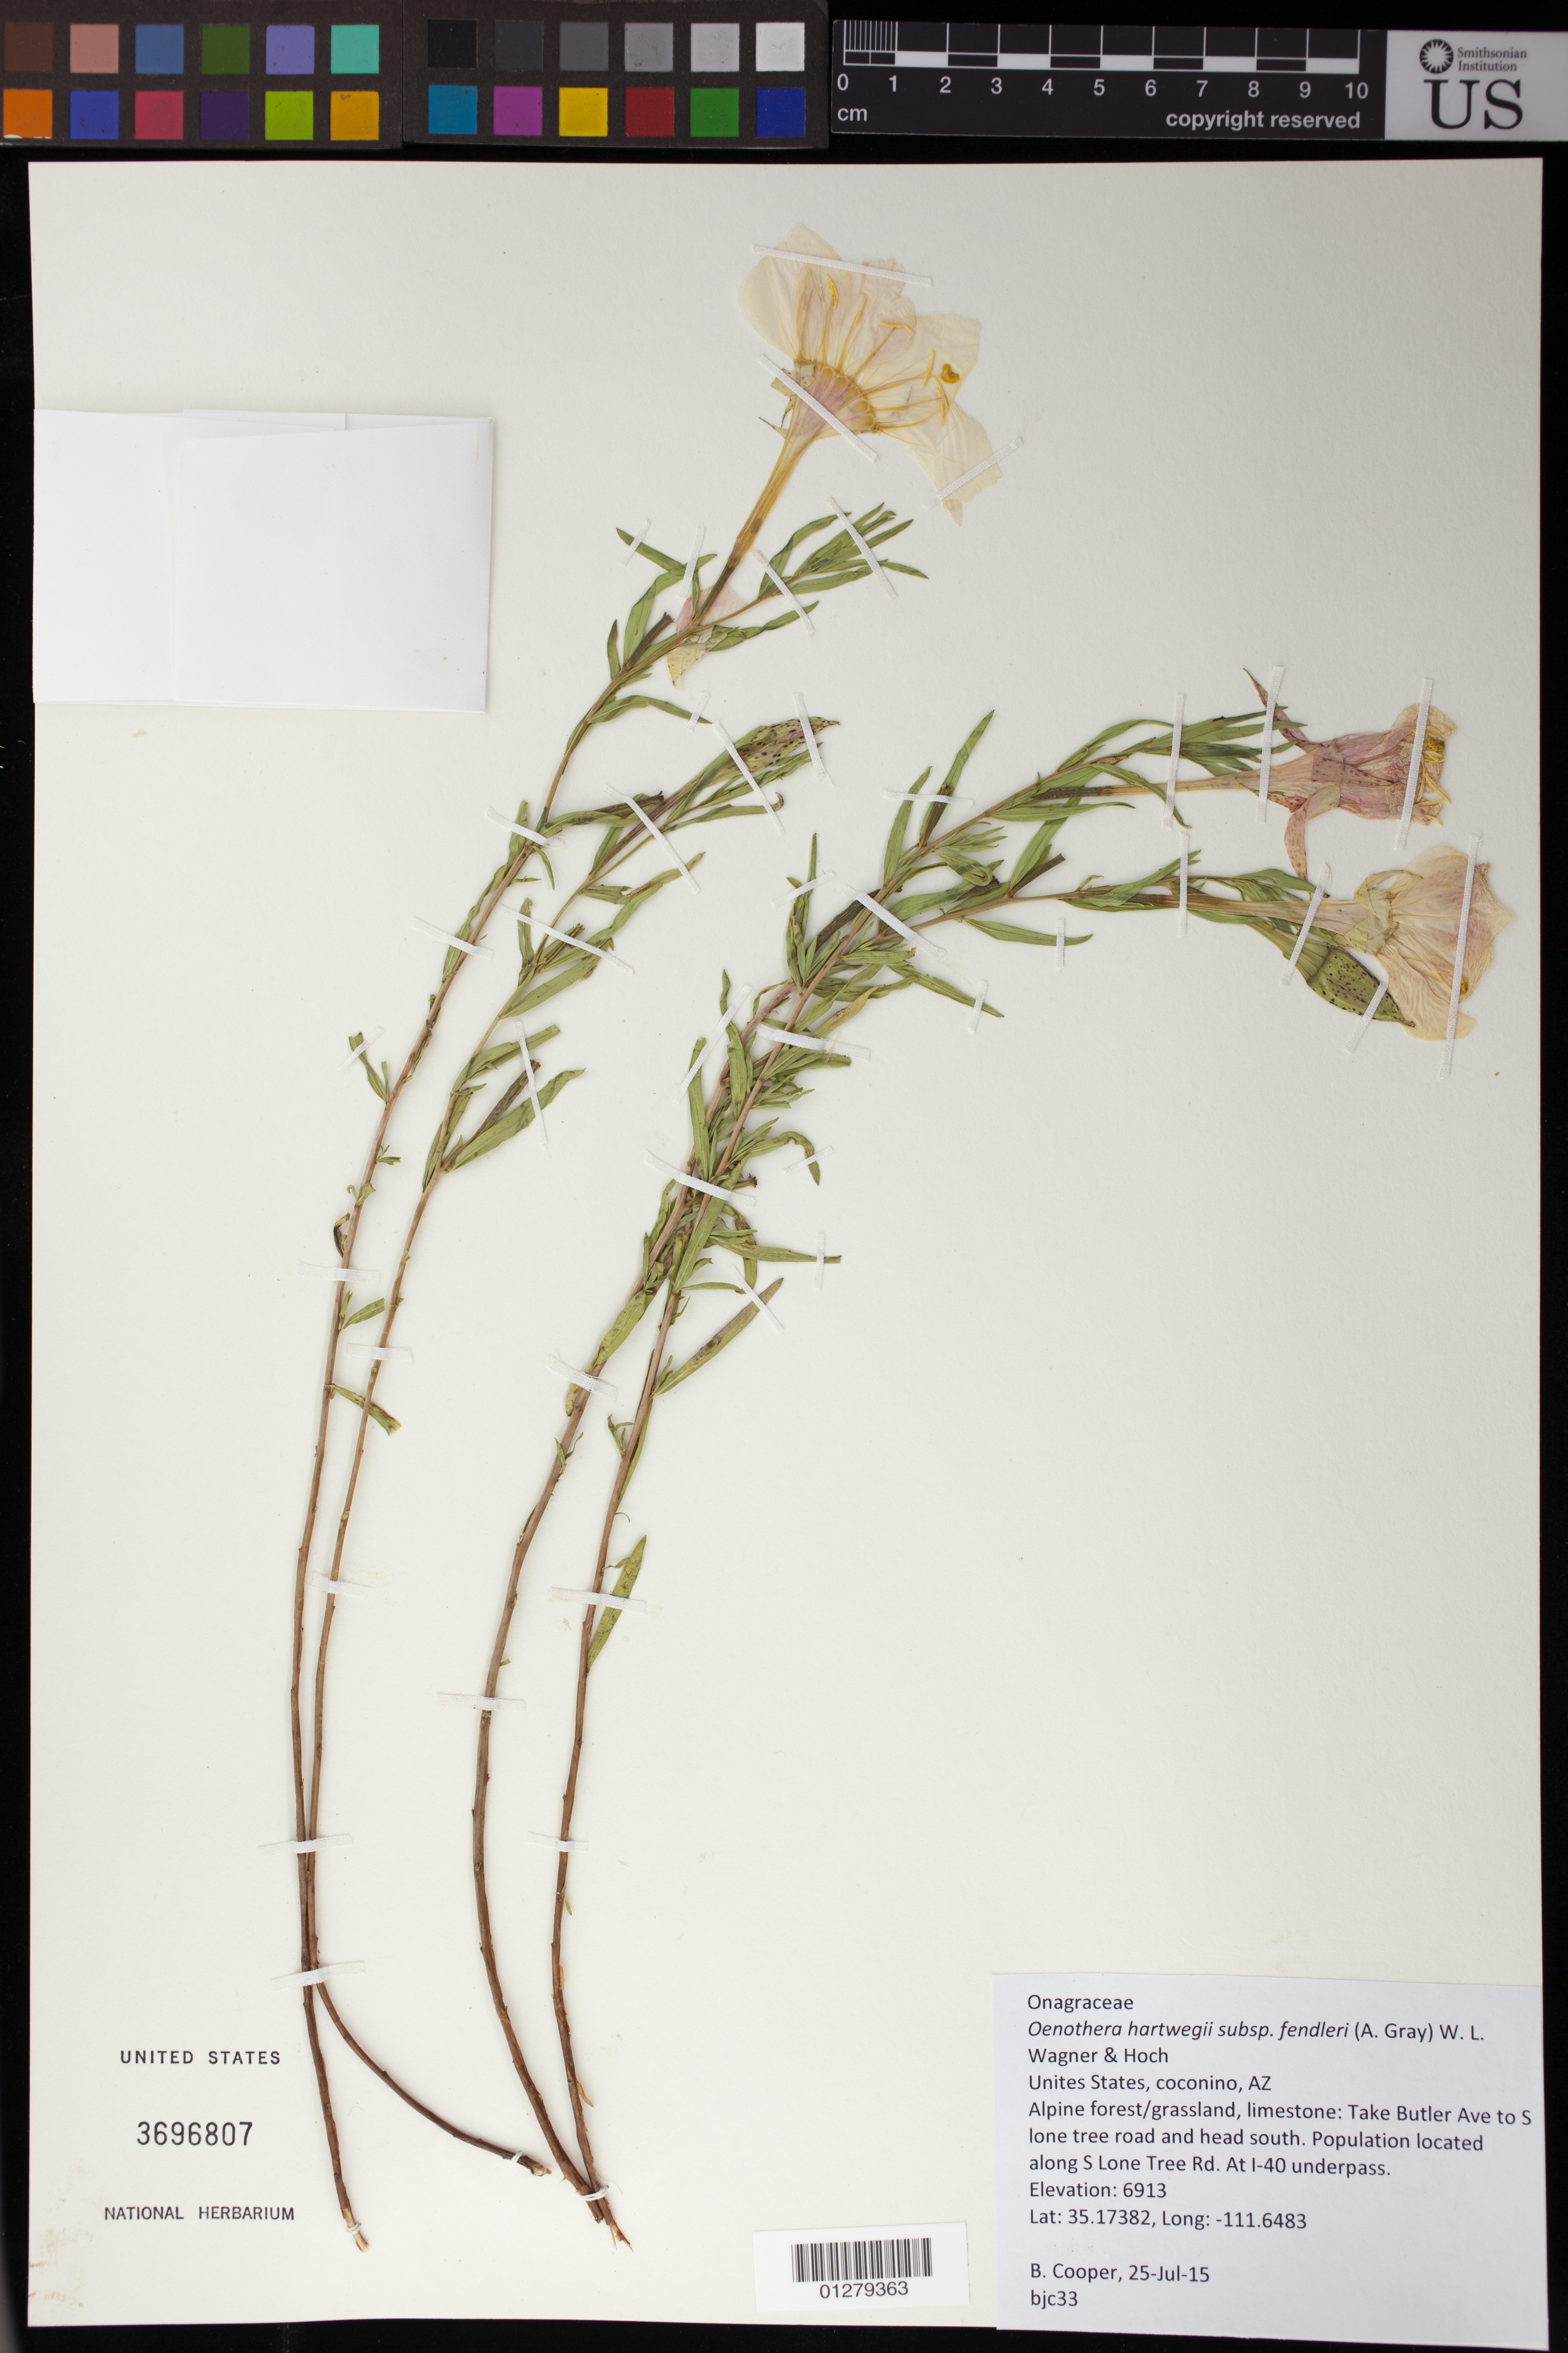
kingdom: Plantae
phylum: Tracheophyta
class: Magnoliopsida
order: Myrtales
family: Onagraceae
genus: Oenothera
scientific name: Oenothera hartwegii subsp. fendleri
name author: (A. Gray) W.L. Wagner & Hoch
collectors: B. J. Cooper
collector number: BJC 33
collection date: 2015-07-25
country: United States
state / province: Arizona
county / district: Coconino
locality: Take Butler Ave to S Lone Tree Road and head south, at I-40 underpass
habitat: Alpine forest/grassland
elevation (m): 6913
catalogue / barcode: US 3696807